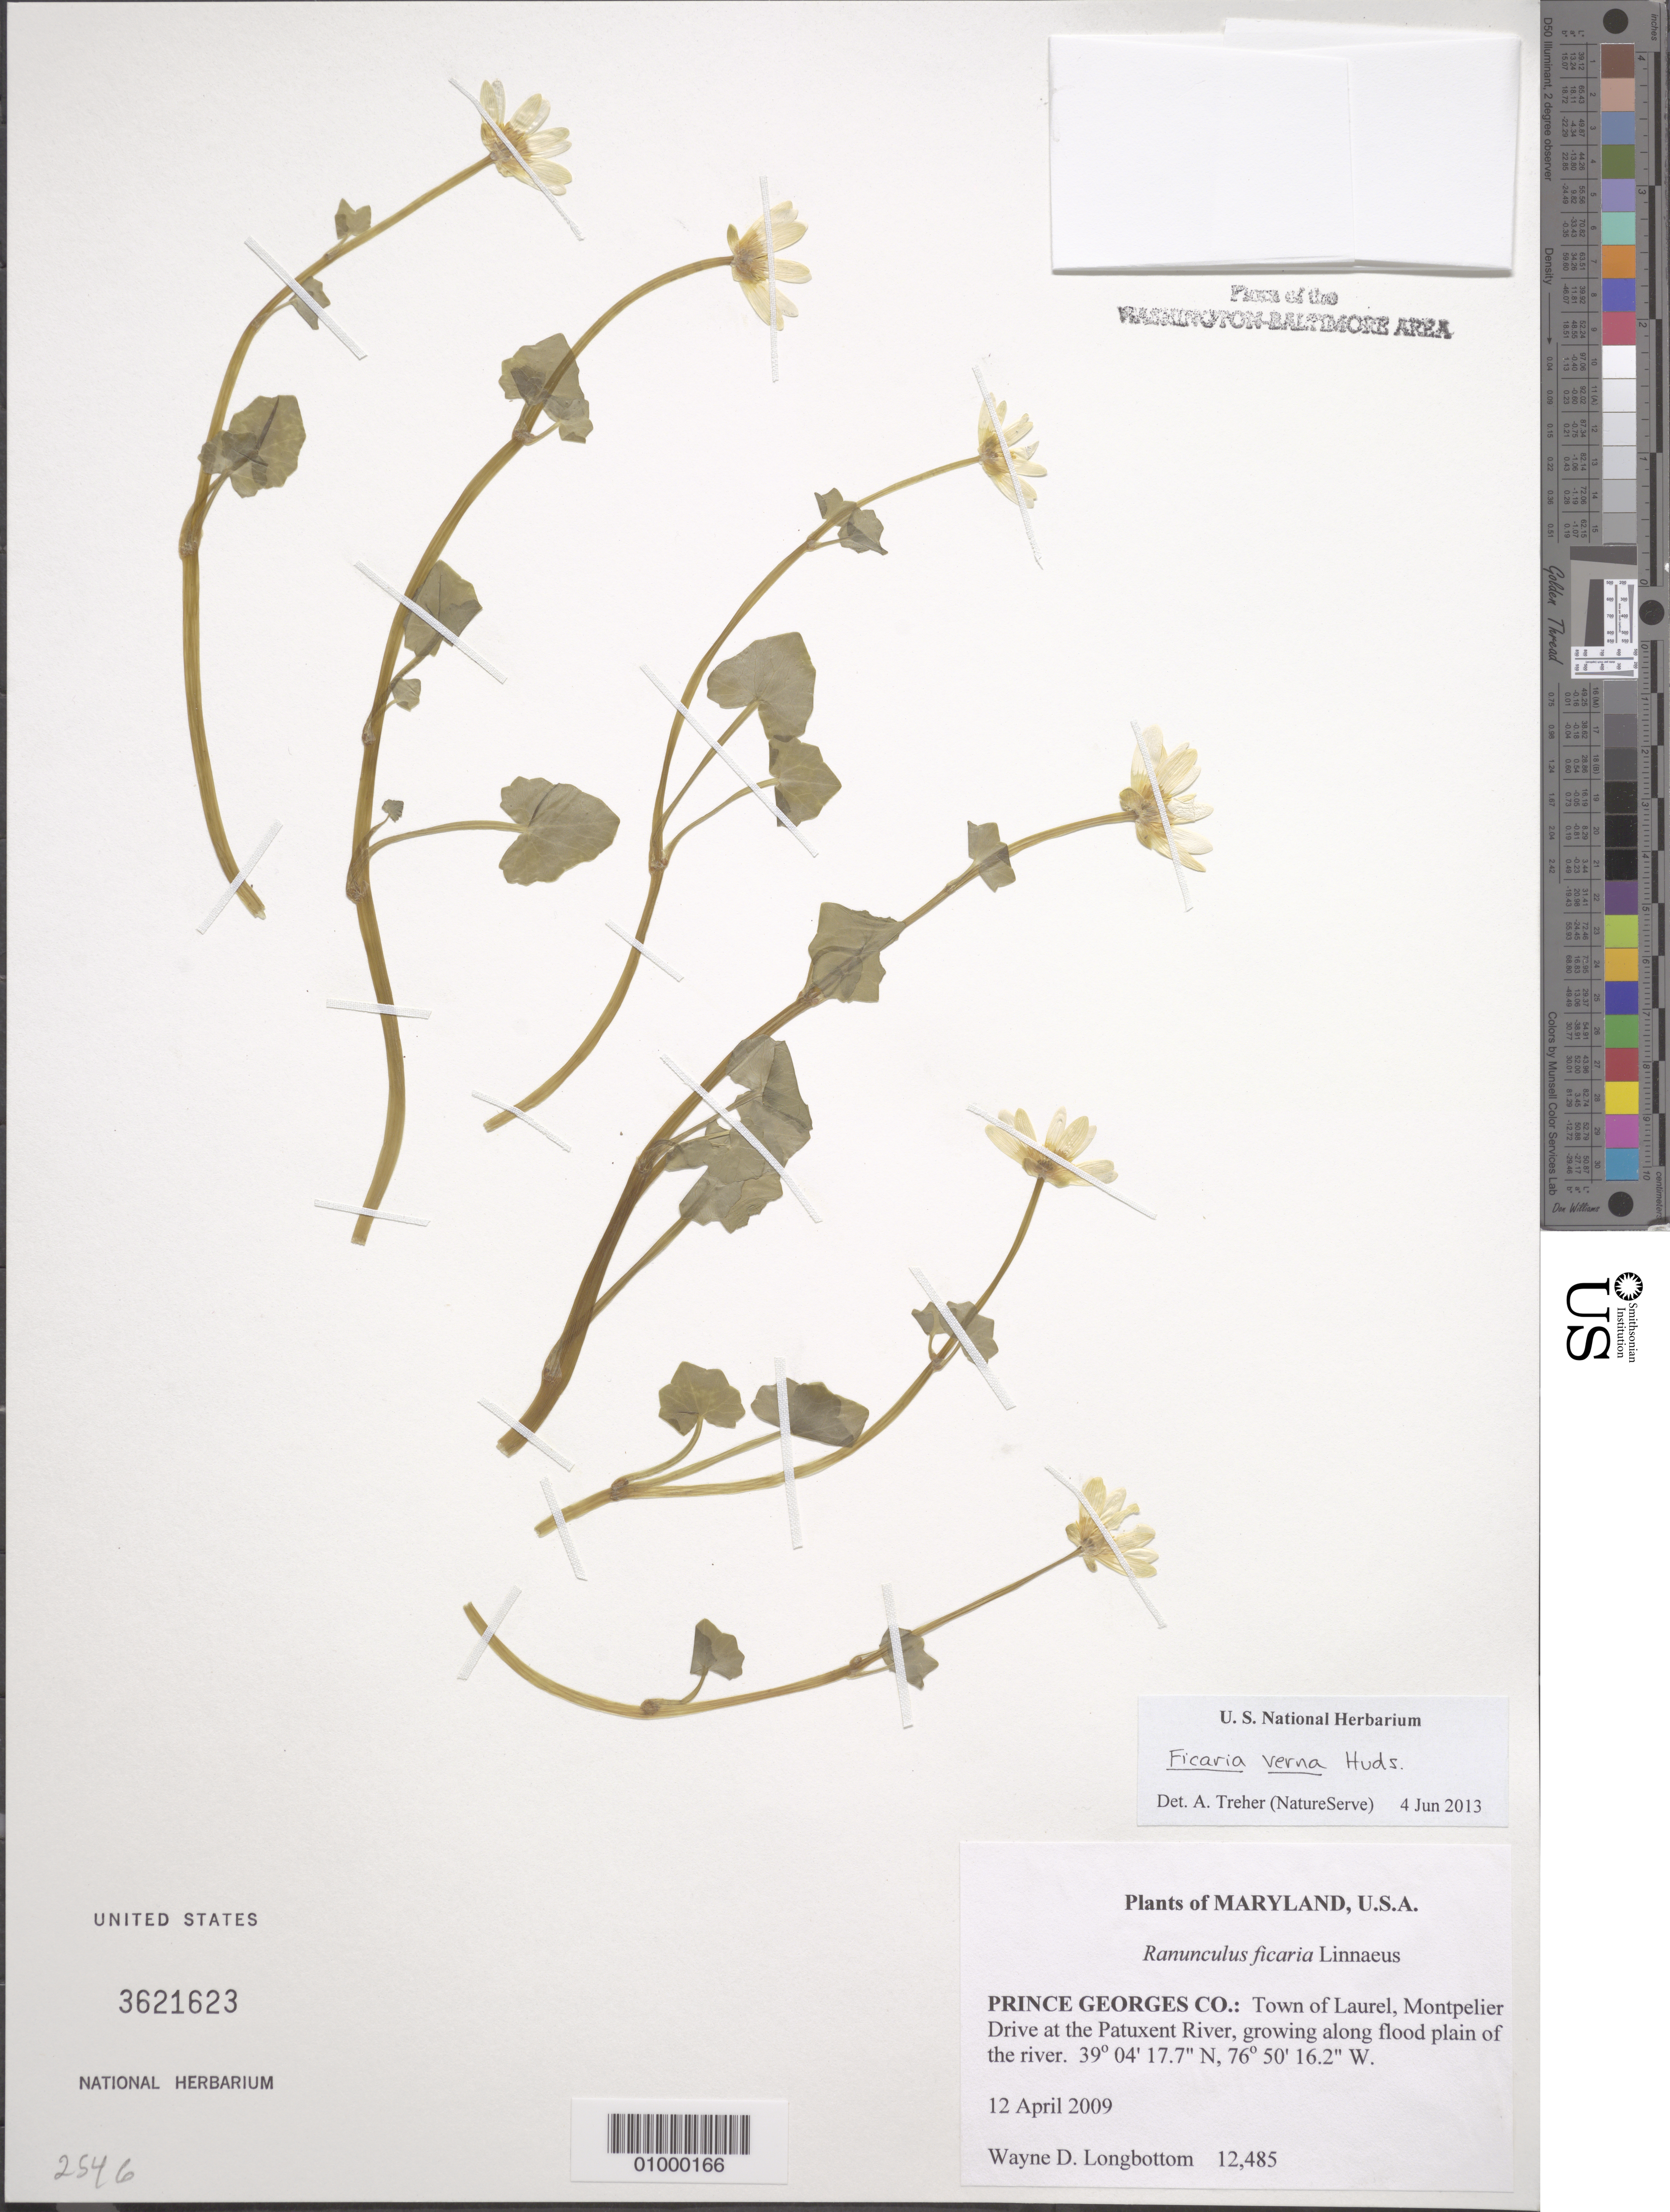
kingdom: Plantae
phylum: Tracheophyta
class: Magnoliopsida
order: Ranunculales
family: Ranunculaceae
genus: Ficaria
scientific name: Ficaria verna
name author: Huds.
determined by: Treher, A. C.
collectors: W. D. Longbottom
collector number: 12485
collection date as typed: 12 April 2009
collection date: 2009-04-12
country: United States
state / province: Maryland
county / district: Prince George's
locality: Town of Laurel, Montpelier Drive at the Patuxent River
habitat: growing along flood plain of the river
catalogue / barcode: US 3621623